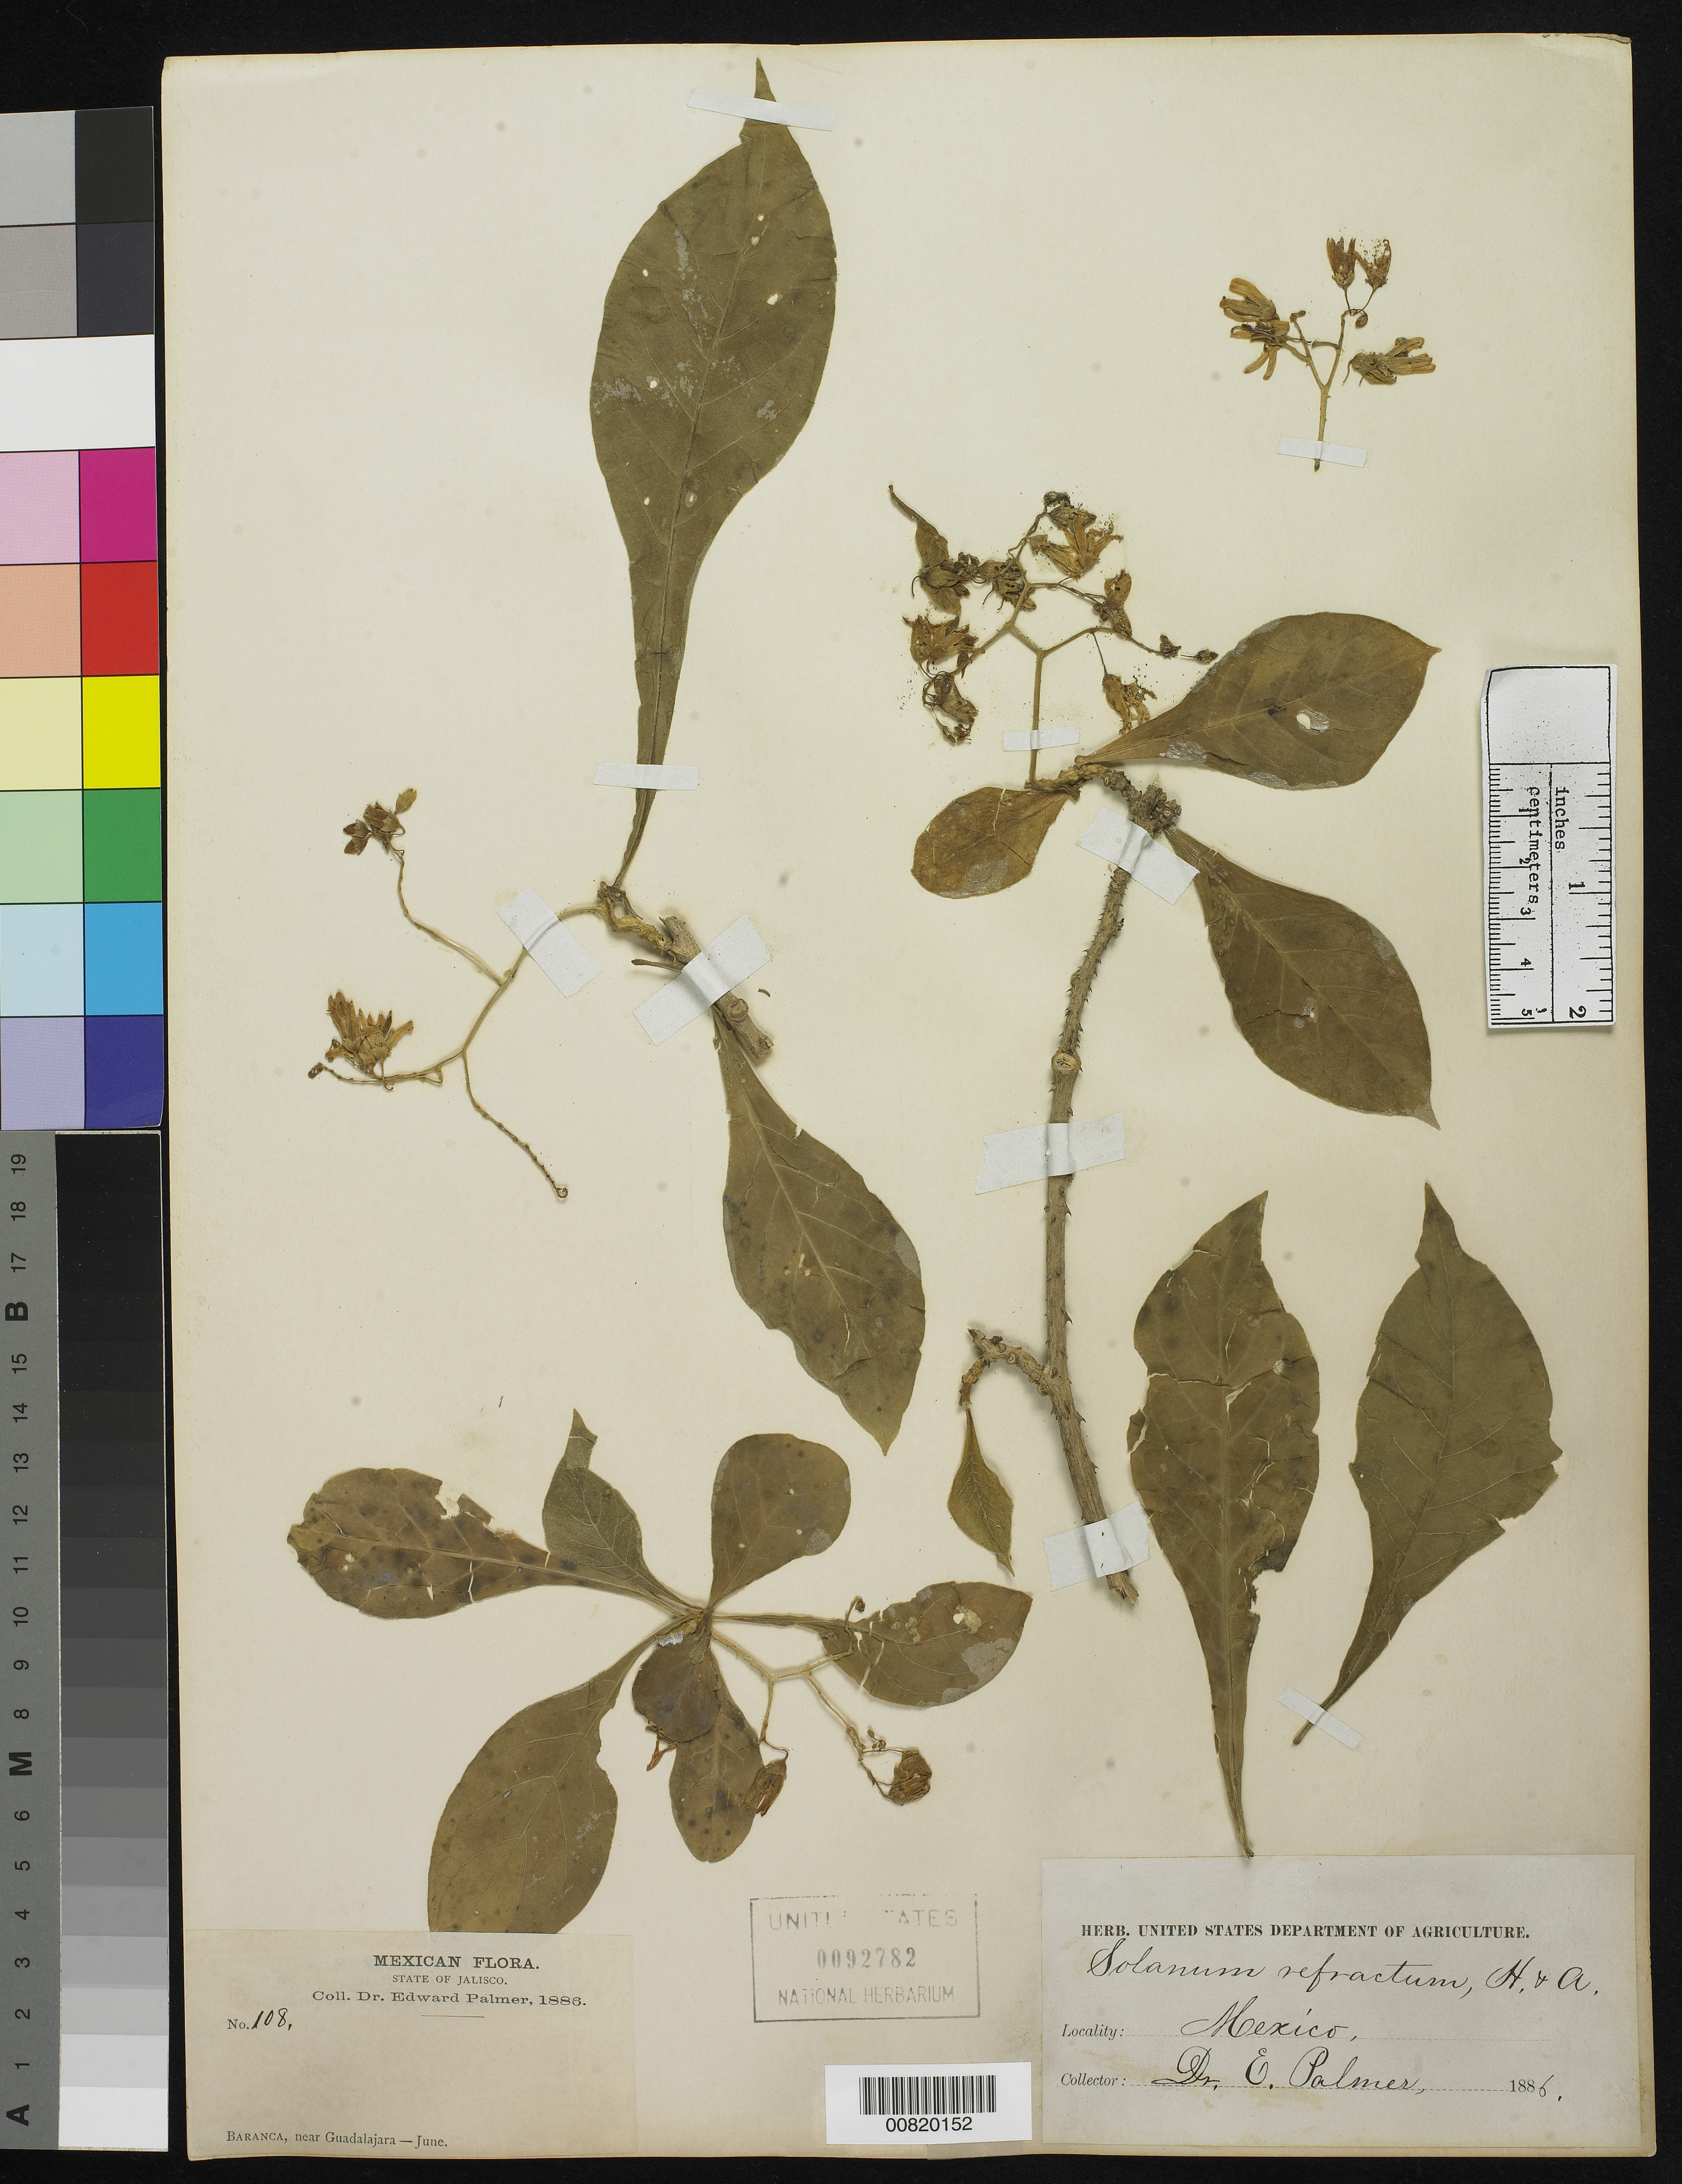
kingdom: Plantae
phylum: Tracheophyta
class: Magnoliopsida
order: Solanales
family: Solanaceae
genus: Solanum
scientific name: Solanum refractum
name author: Hook. & Arn.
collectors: E. Palmer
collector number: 108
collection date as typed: Jun 1886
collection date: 1886-06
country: Mexico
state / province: Jalisco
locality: Barranca, near Guadalajara, Jalisco.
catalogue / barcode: US 92782